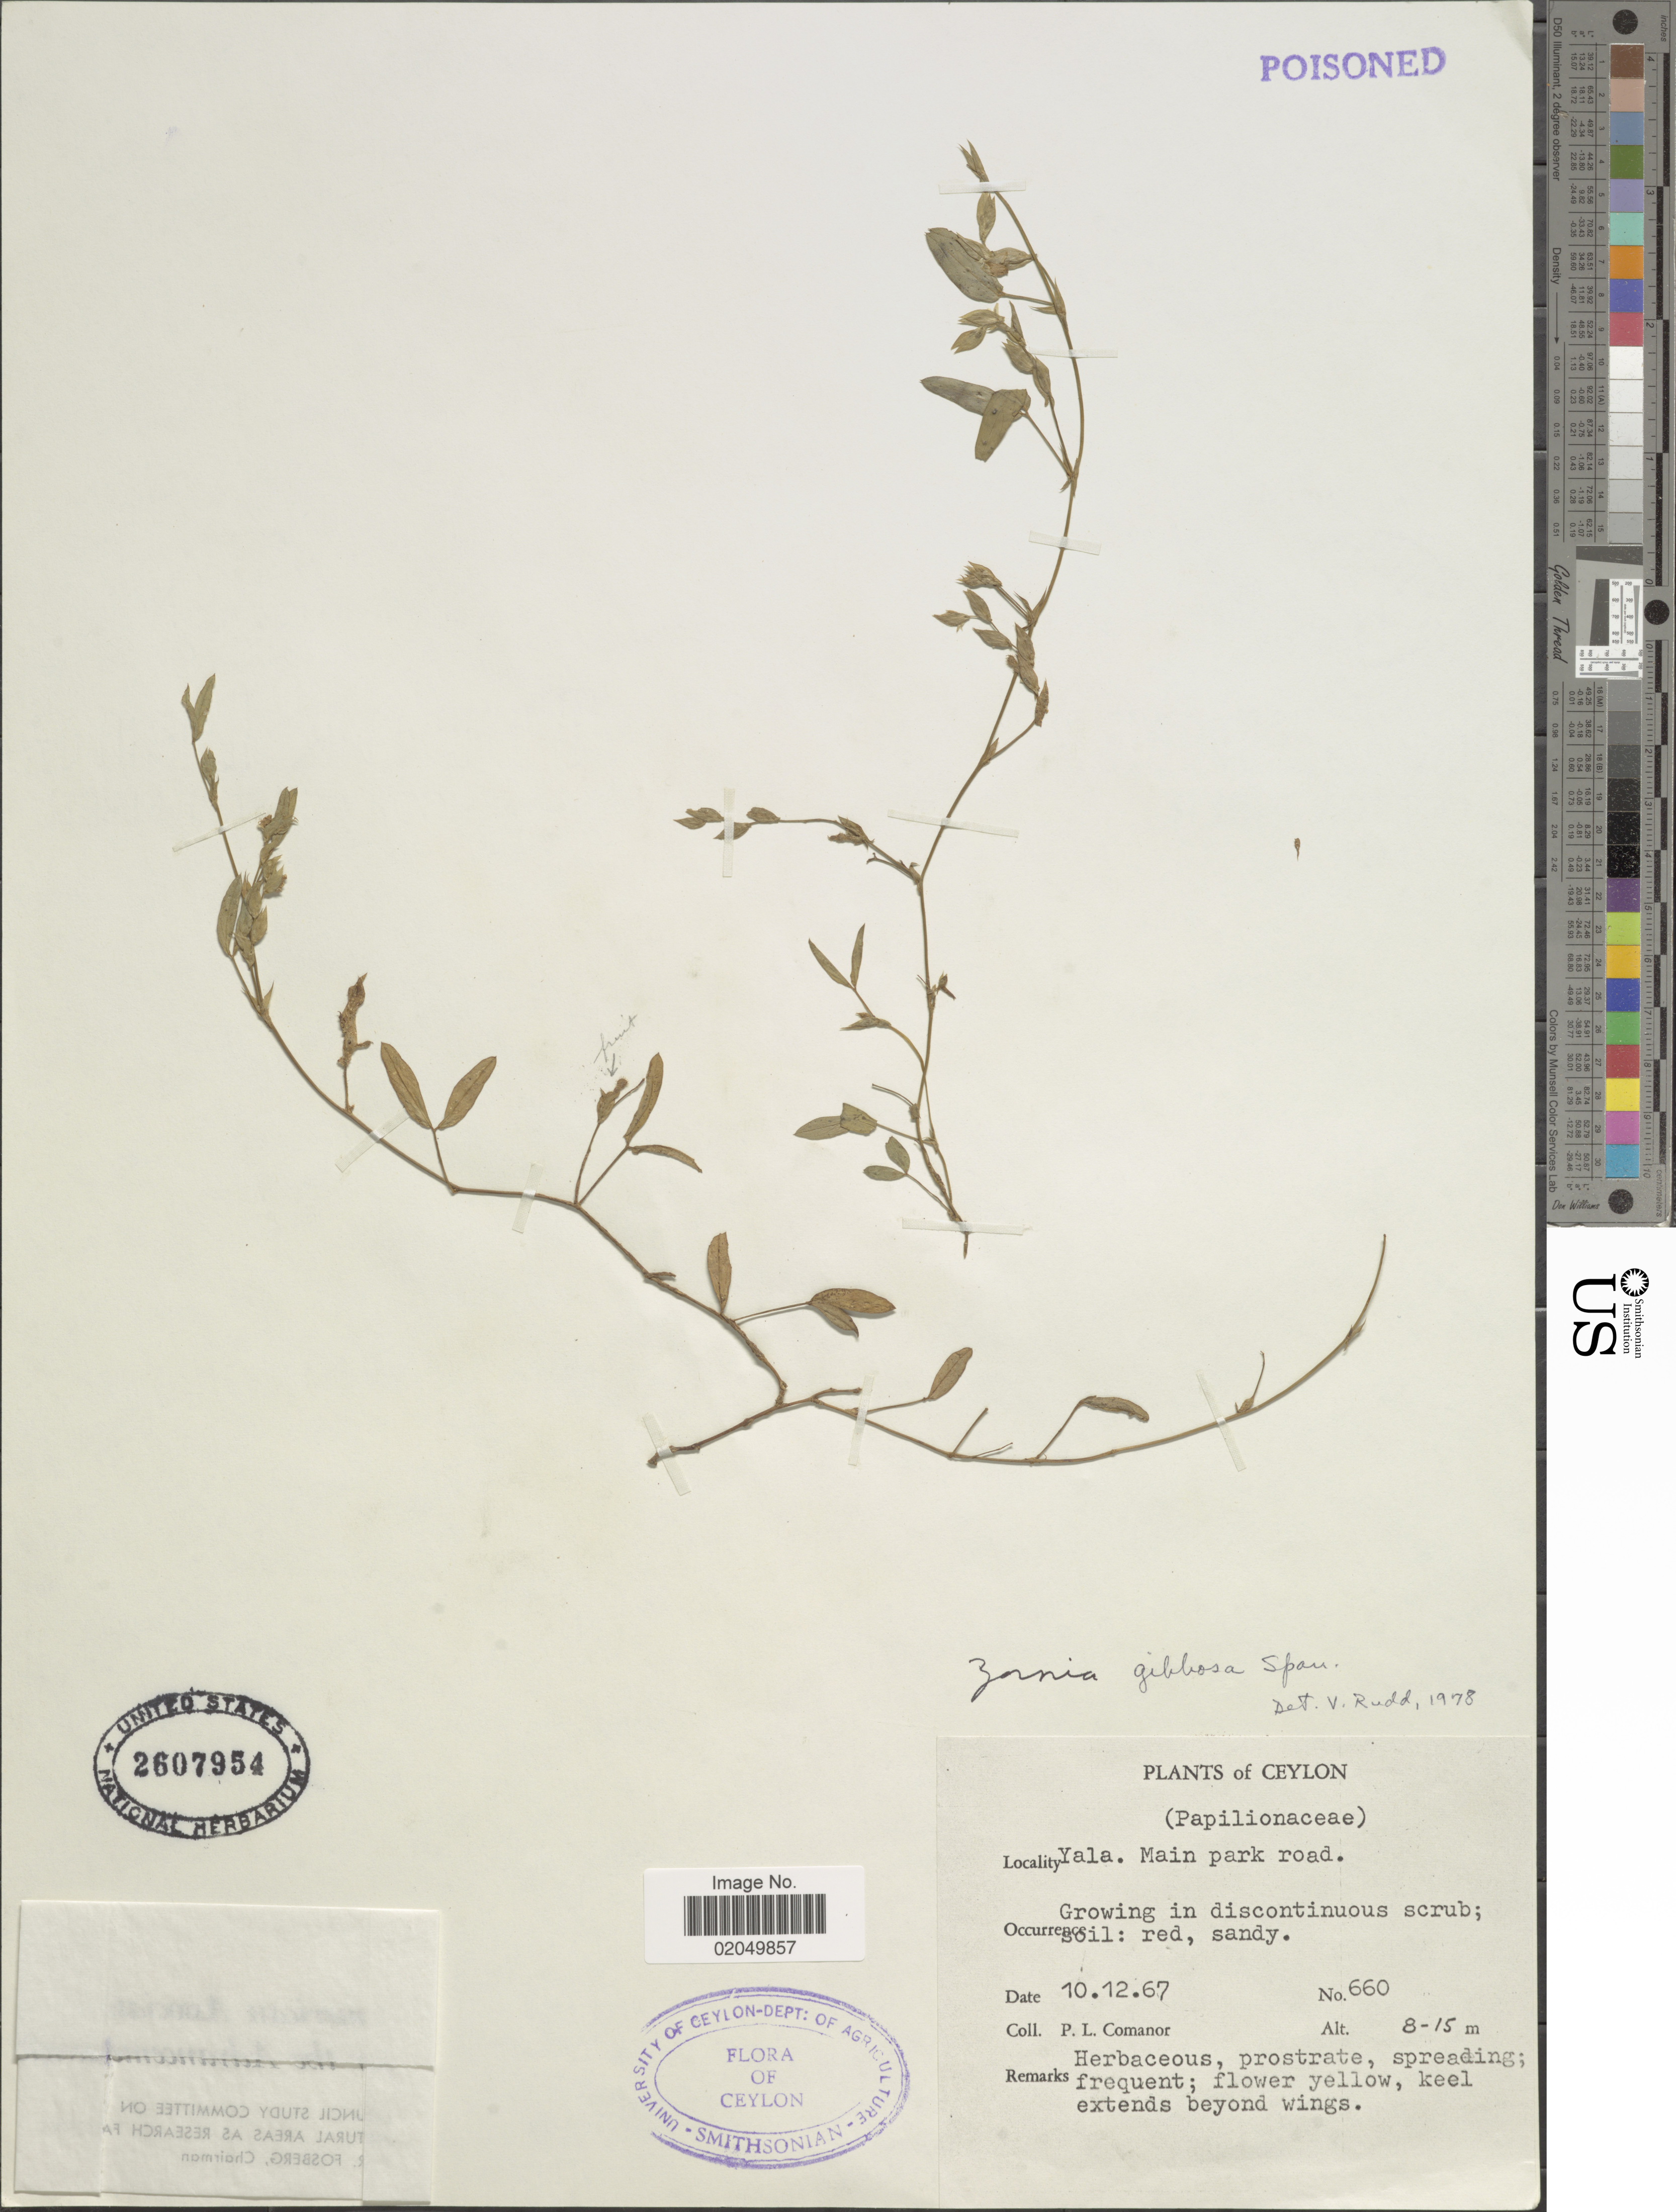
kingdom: Plantae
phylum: Tracheophyta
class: Magnoliopsida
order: Fabales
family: Fabaceae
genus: Zornia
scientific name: Zornia gibbosa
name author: Spanoghe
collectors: P. Comanor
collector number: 660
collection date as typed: Transcribed d/m/y: 10/12/67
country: Sri Lanka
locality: Ceylon, Yala, main park road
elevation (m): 8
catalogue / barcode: US 2607954